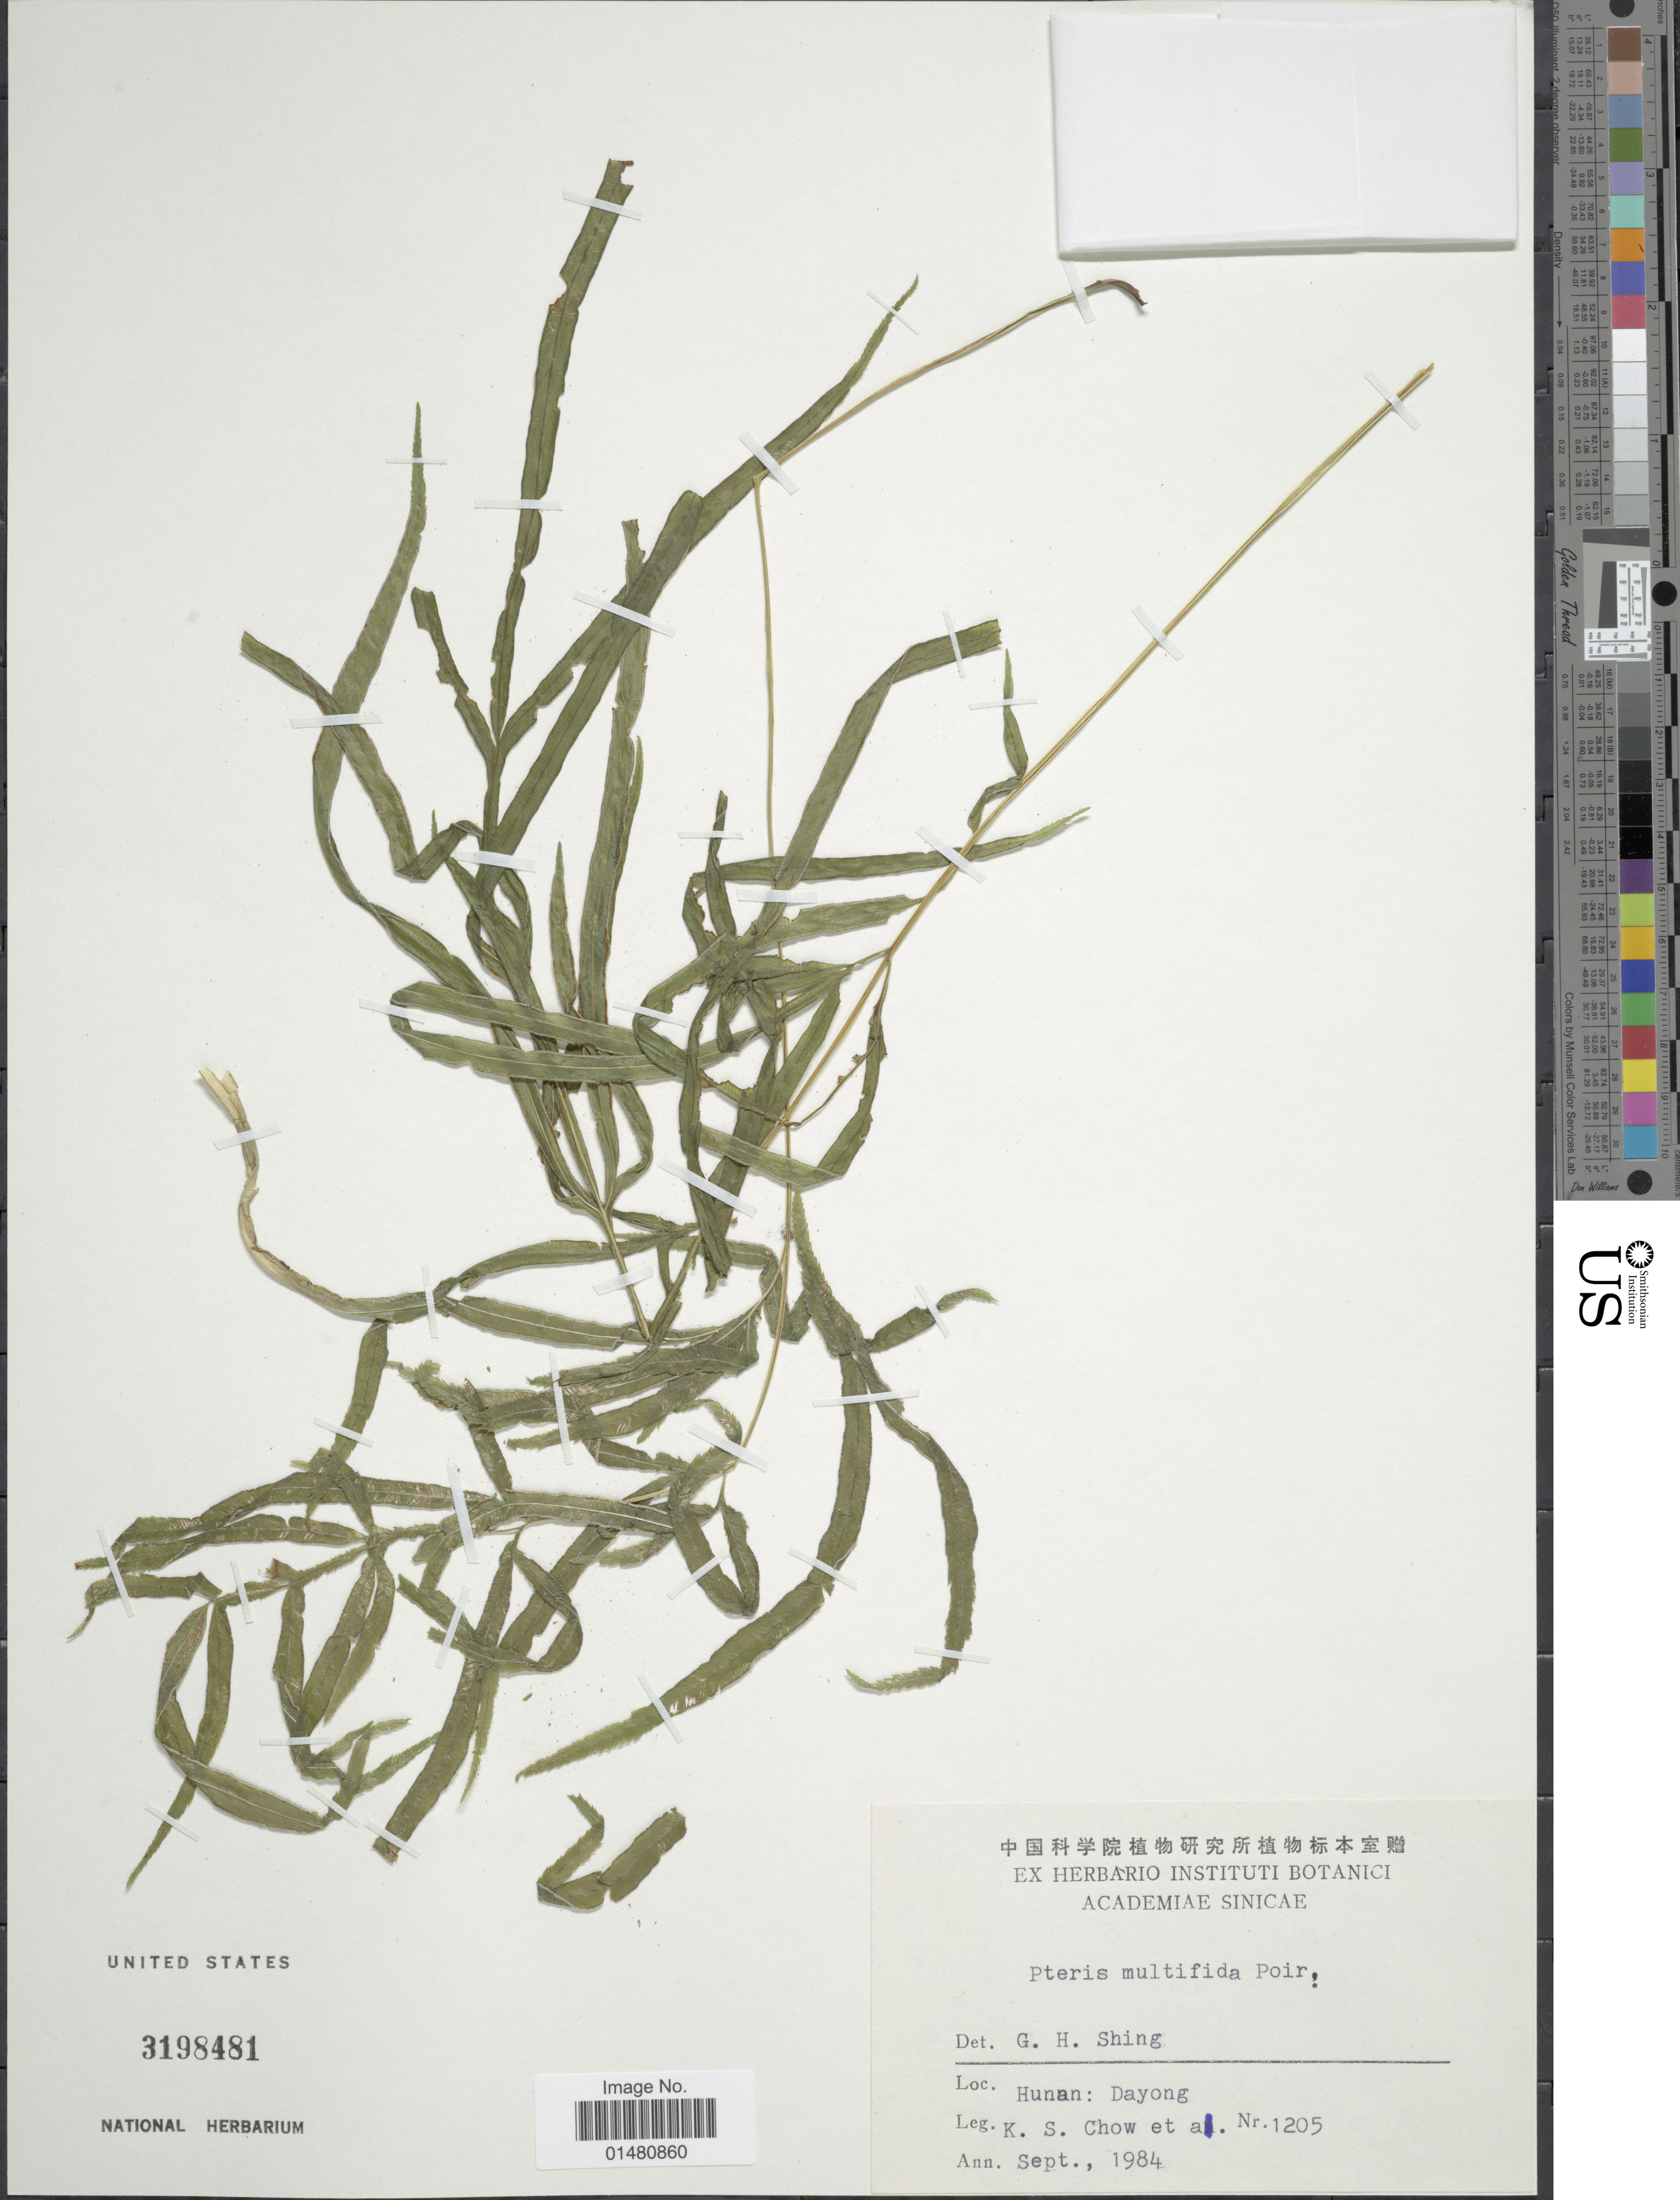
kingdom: Plantae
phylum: Tracheophyta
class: Polypodiopsida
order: Polypodiales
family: Pteridaceae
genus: Pteris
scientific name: Pteris multifida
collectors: K. S. Chow & et al.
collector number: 1205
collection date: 1984-09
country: China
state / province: Hunan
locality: Dayong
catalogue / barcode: US 3198481